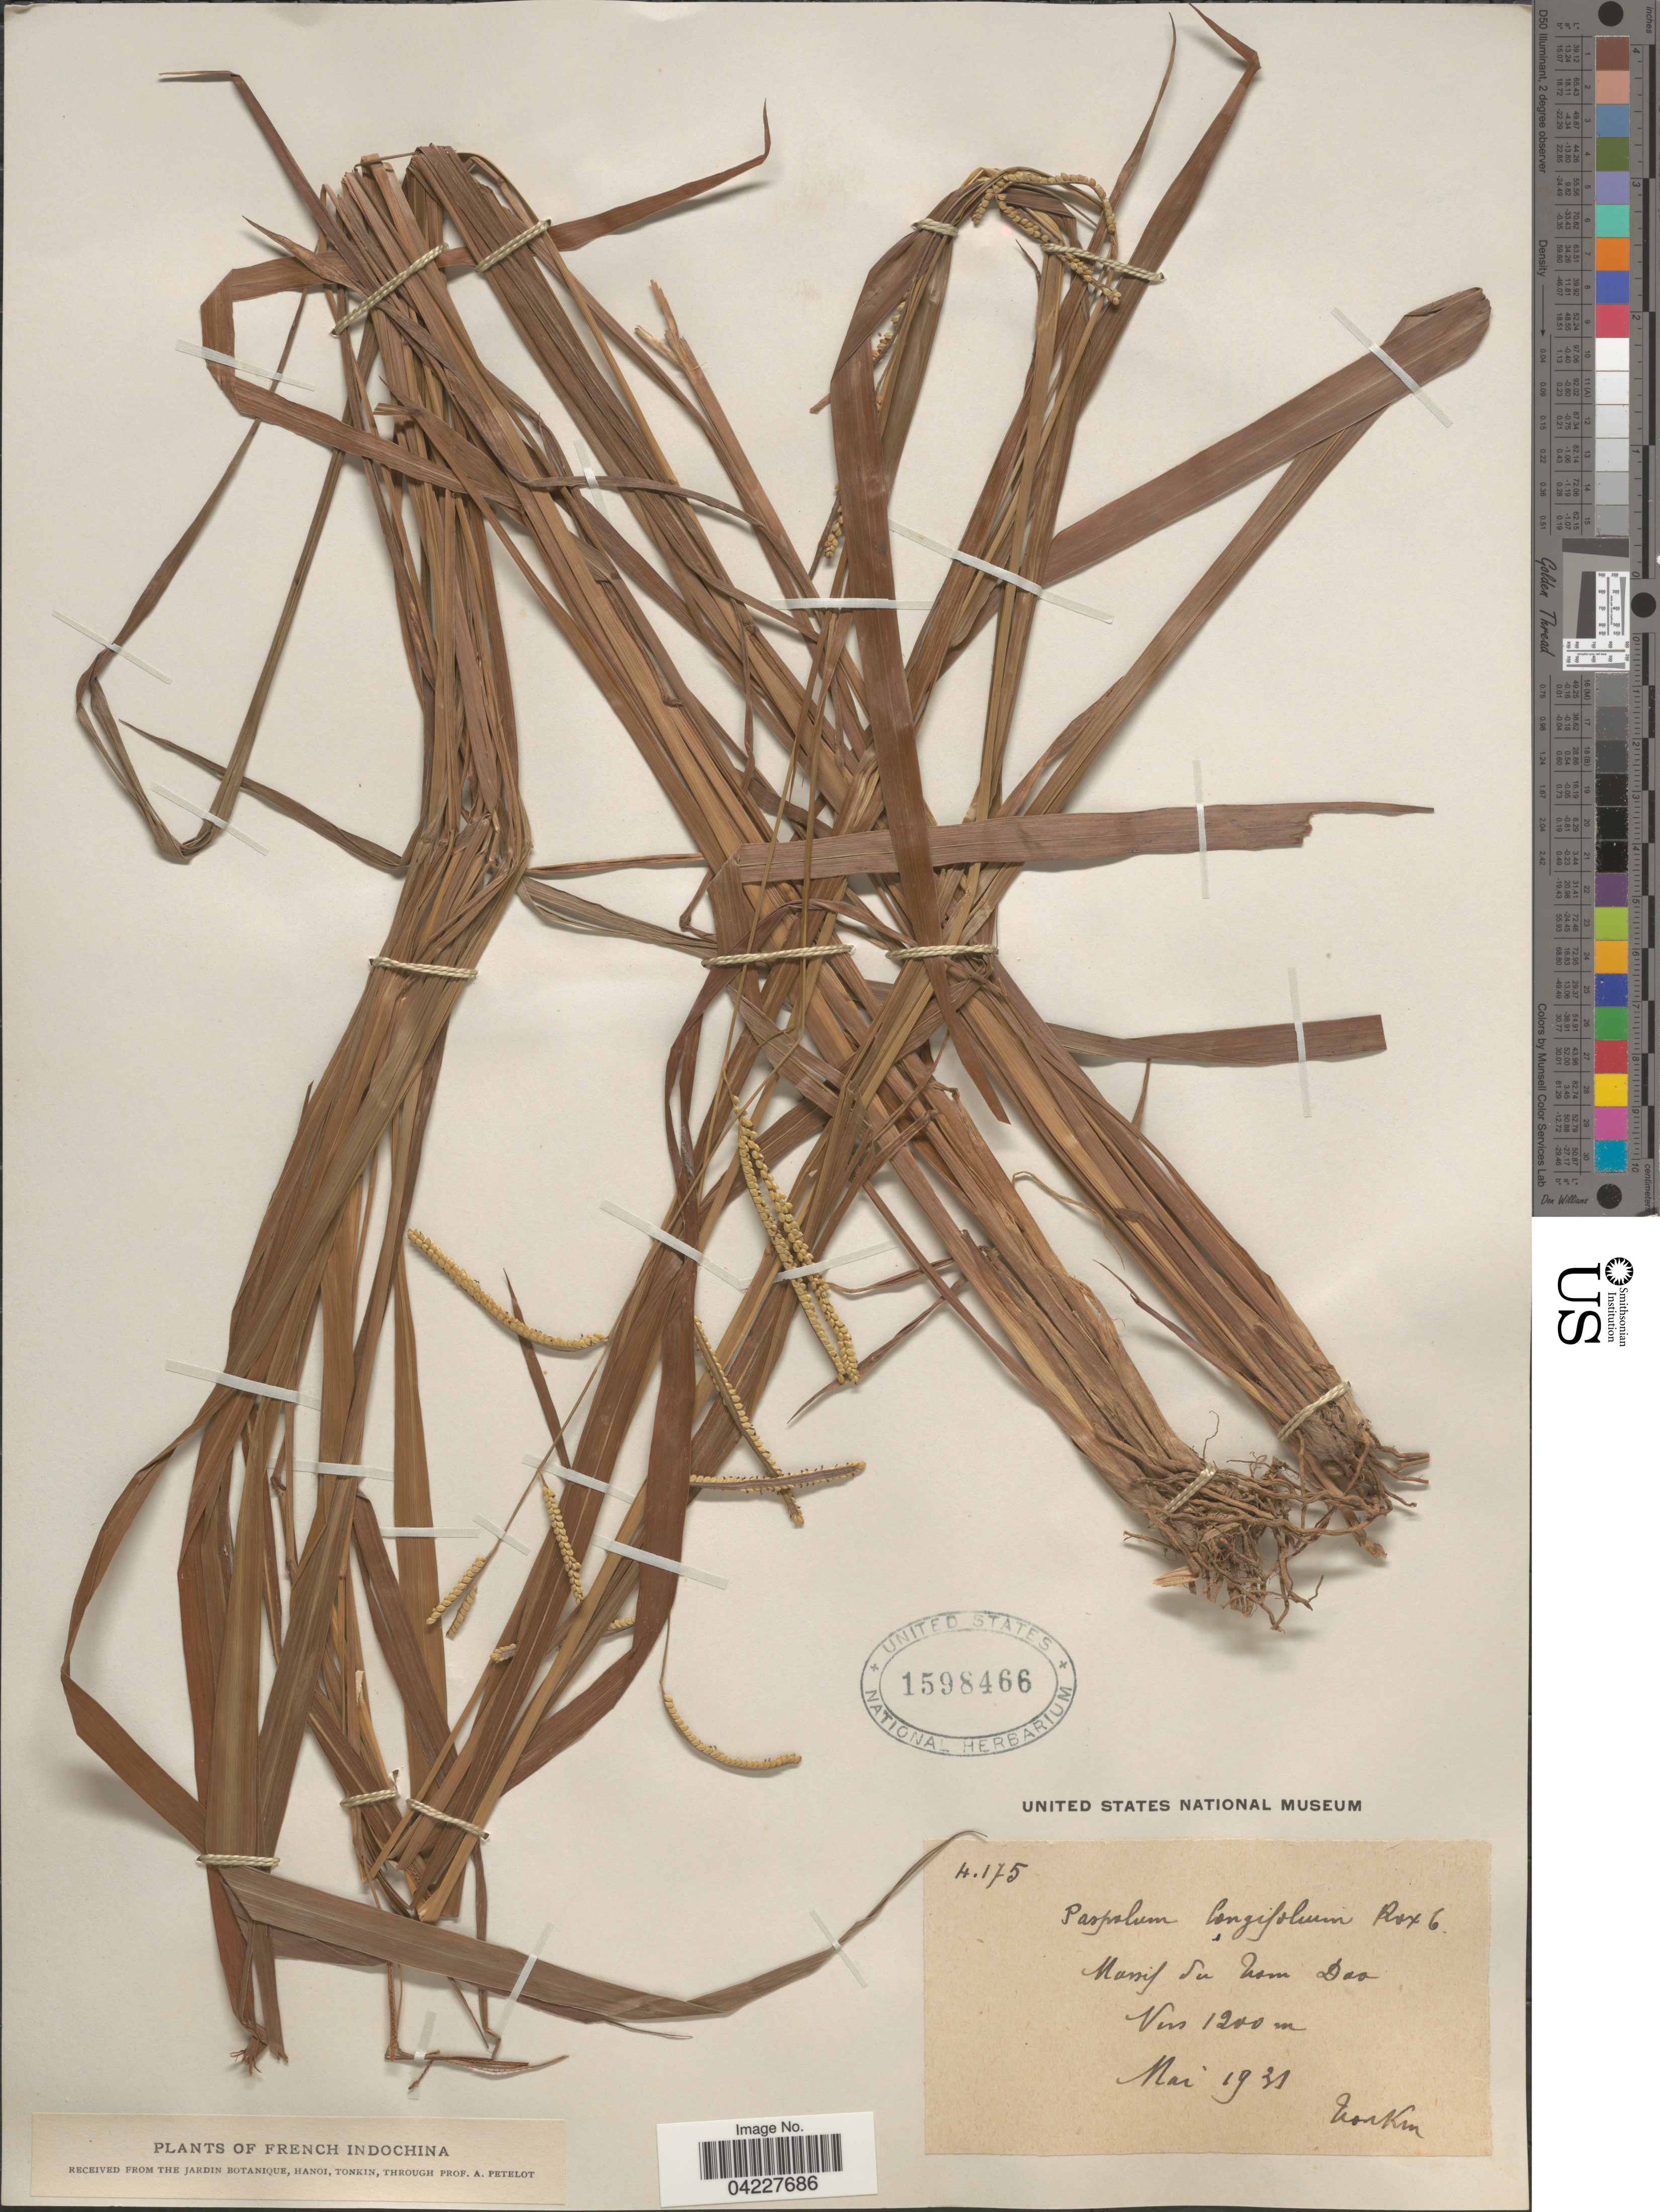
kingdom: Plantae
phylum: Tracheophyta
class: Liliopsida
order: Poales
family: Poaceae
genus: Paspalum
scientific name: Paspalum sp.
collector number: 4175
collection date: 1931-05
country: Vietnam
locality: Massif du tam dao. Tonkin.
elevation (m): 1200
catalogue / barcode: US 1598466